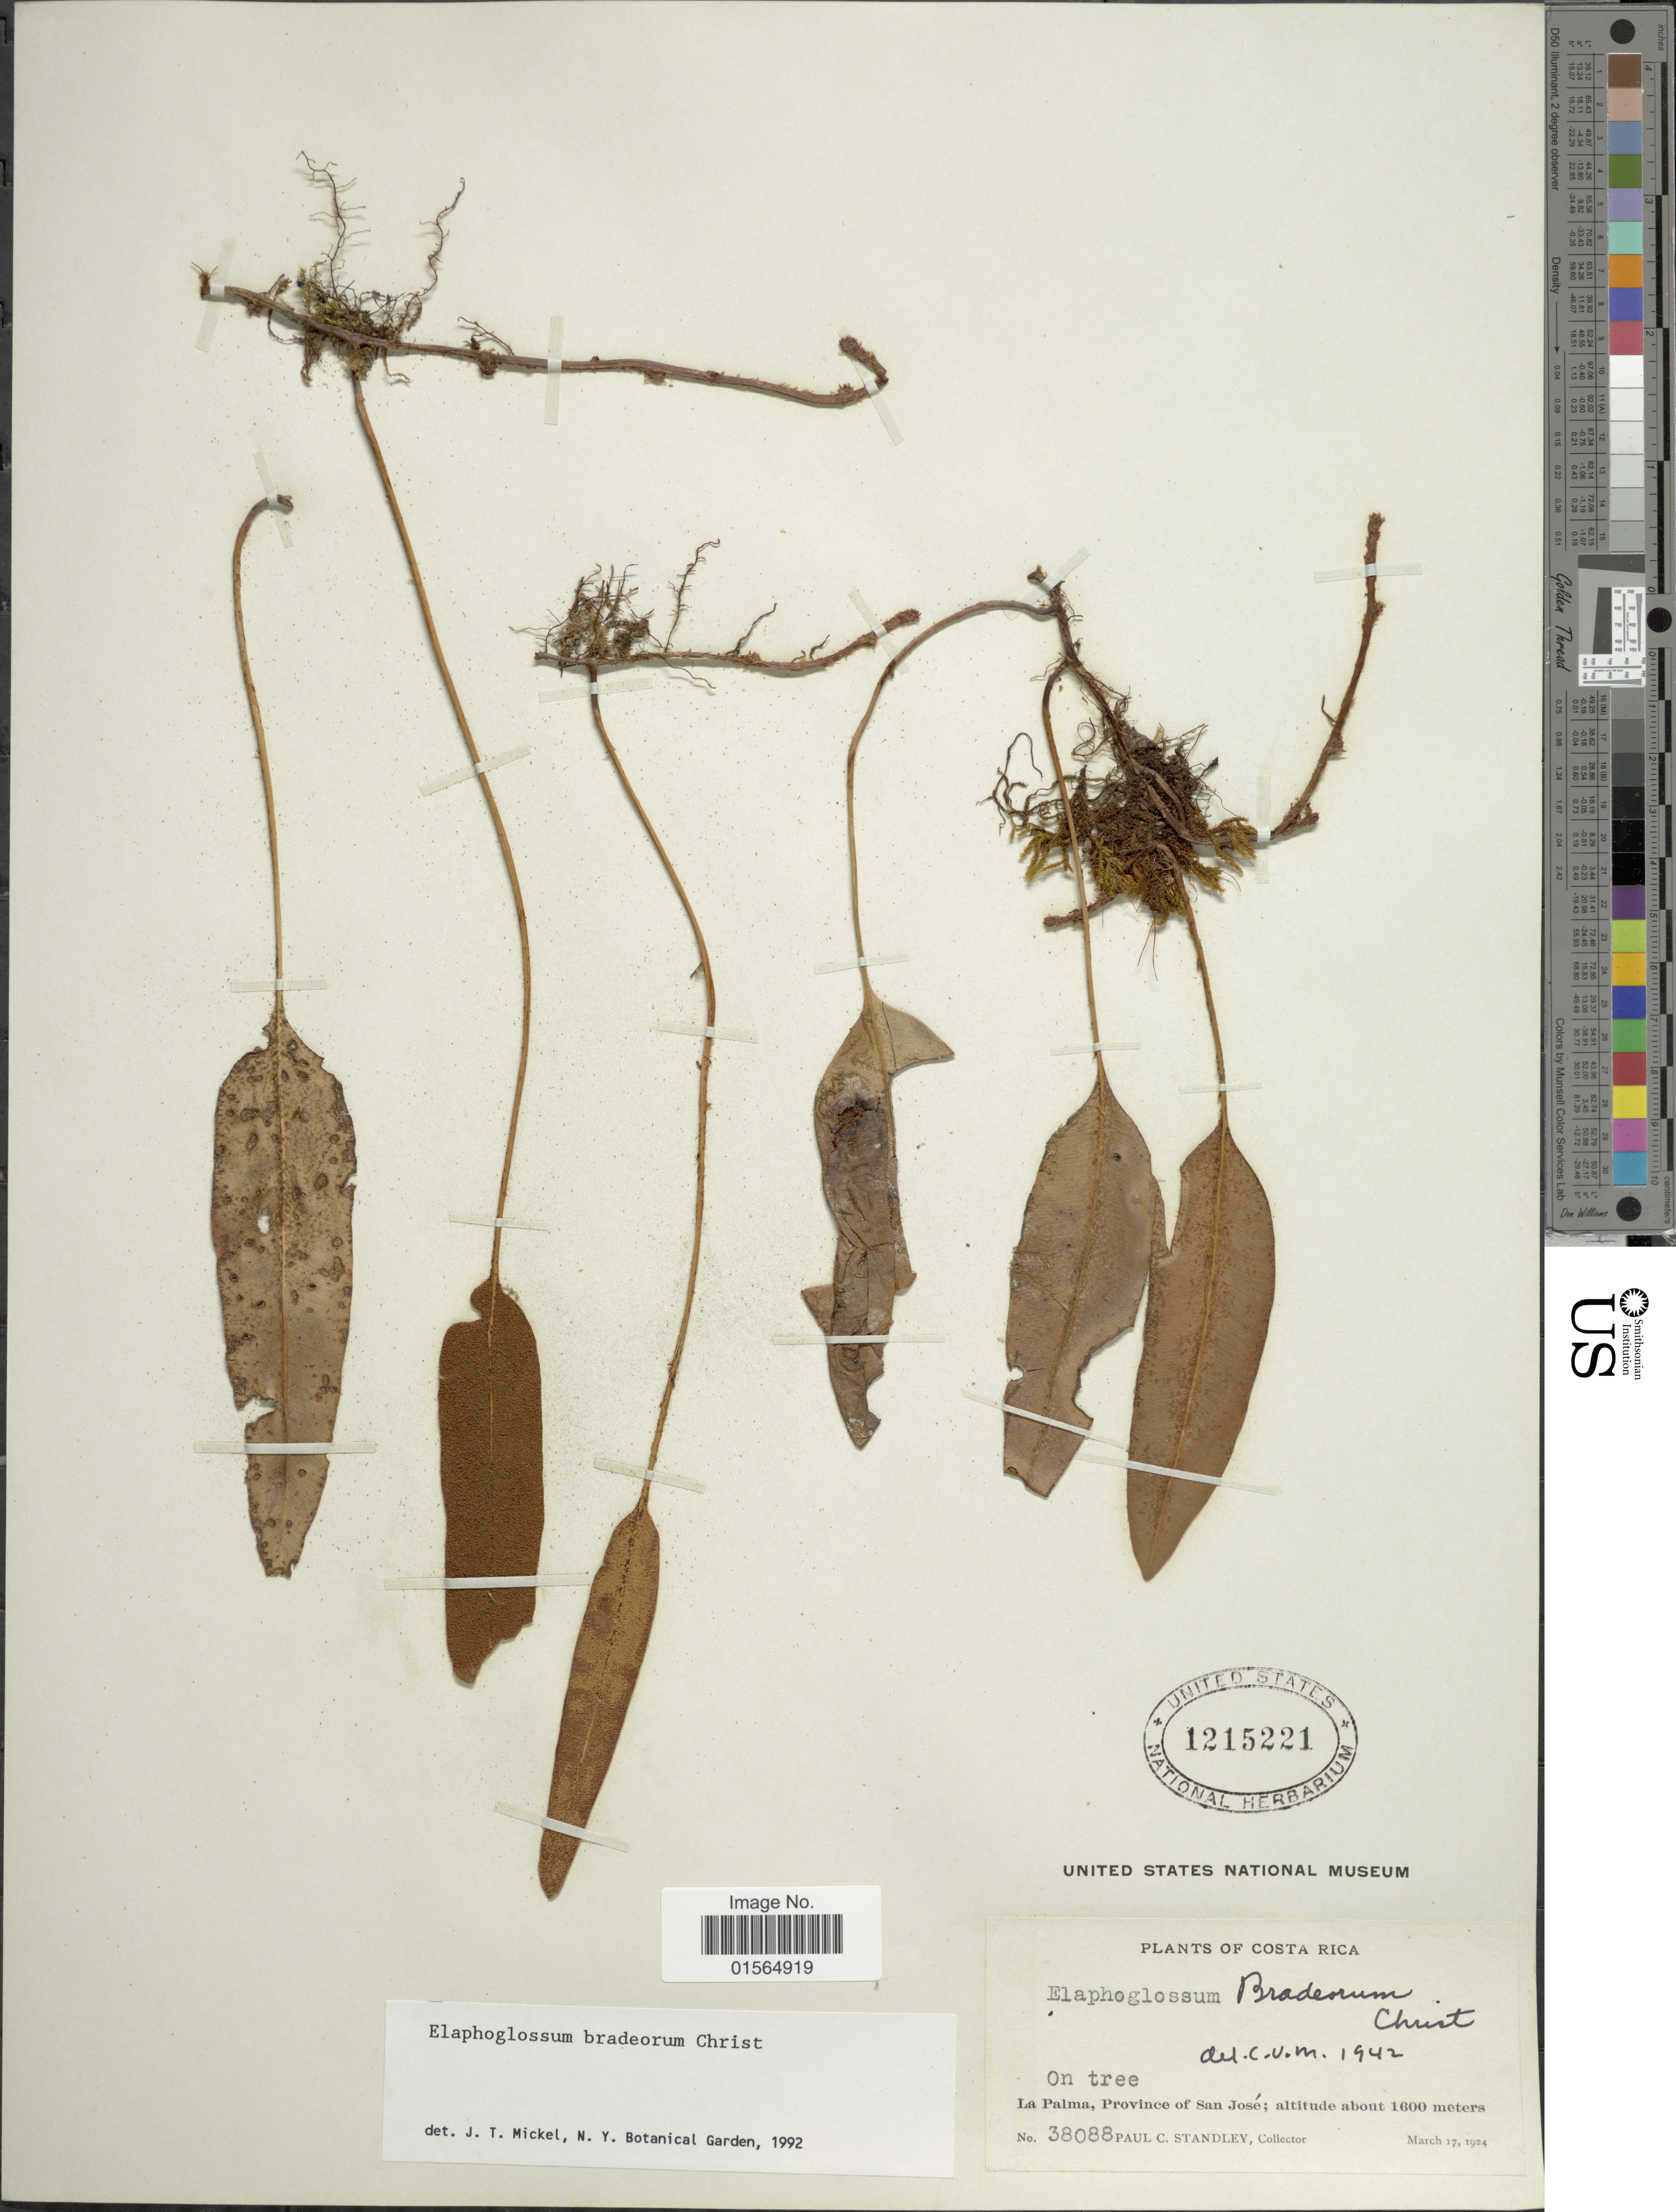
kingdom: Plantae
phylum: Tracheophyta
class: Polypodiopsida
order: Polypodiales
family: Dryopteridaceae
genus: Elaphoglossum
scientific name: Elaphoglossum proximum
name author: (J. Bommer) Christ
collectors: P. C. Standley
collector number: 38088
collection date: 1924-03-17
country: Costa Rica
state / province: San José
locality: La Palma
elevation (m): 1600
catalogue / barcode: US 1215221